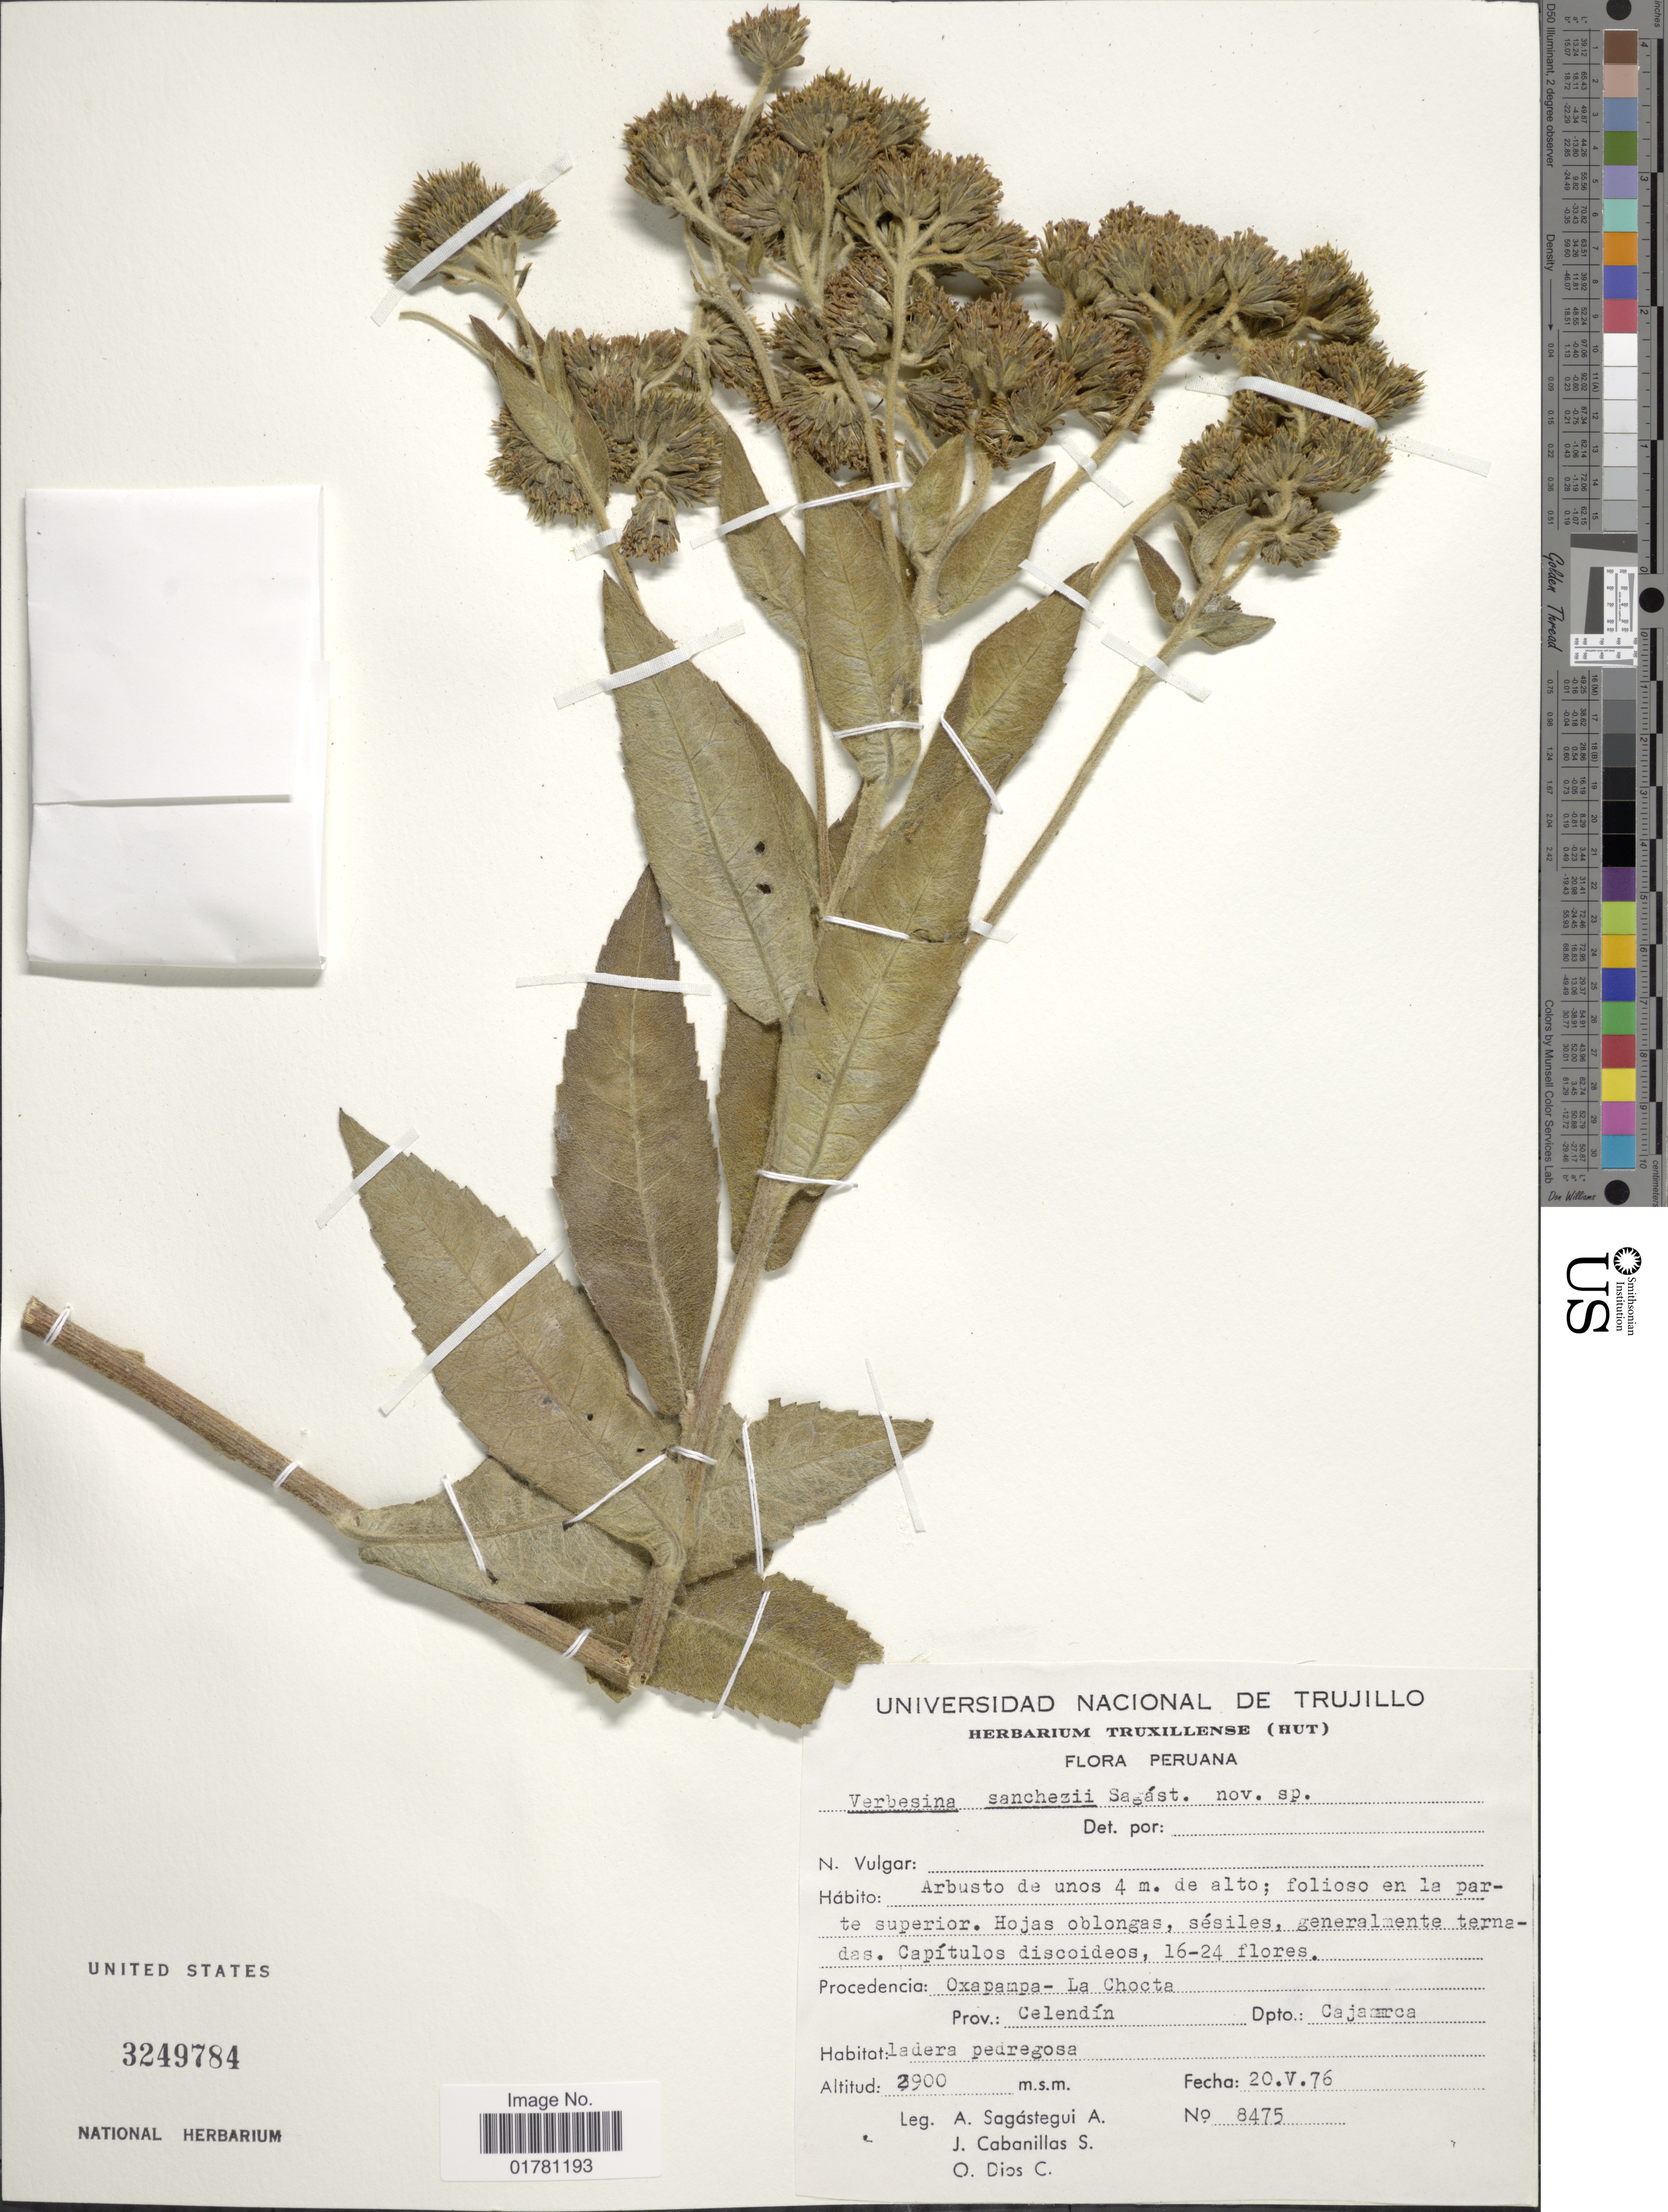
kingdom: Plantae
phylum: Tracheophyta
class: Magnoliopsida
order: Asterales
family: Asteraceae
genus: Verbesina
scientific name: Verbesina sanchezii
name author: Sagást.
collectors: A. Sagástegui A., J. Cabanillas S. & O. Dios C.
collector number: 8475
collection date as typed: Transcribed d/m/y: 20/5/76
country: Peru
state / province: Cajamarca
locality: Oxapampa-La Chocta, Prov. Celendín, Dpto Cajamarca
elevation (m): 2900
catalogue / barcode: US 3249784